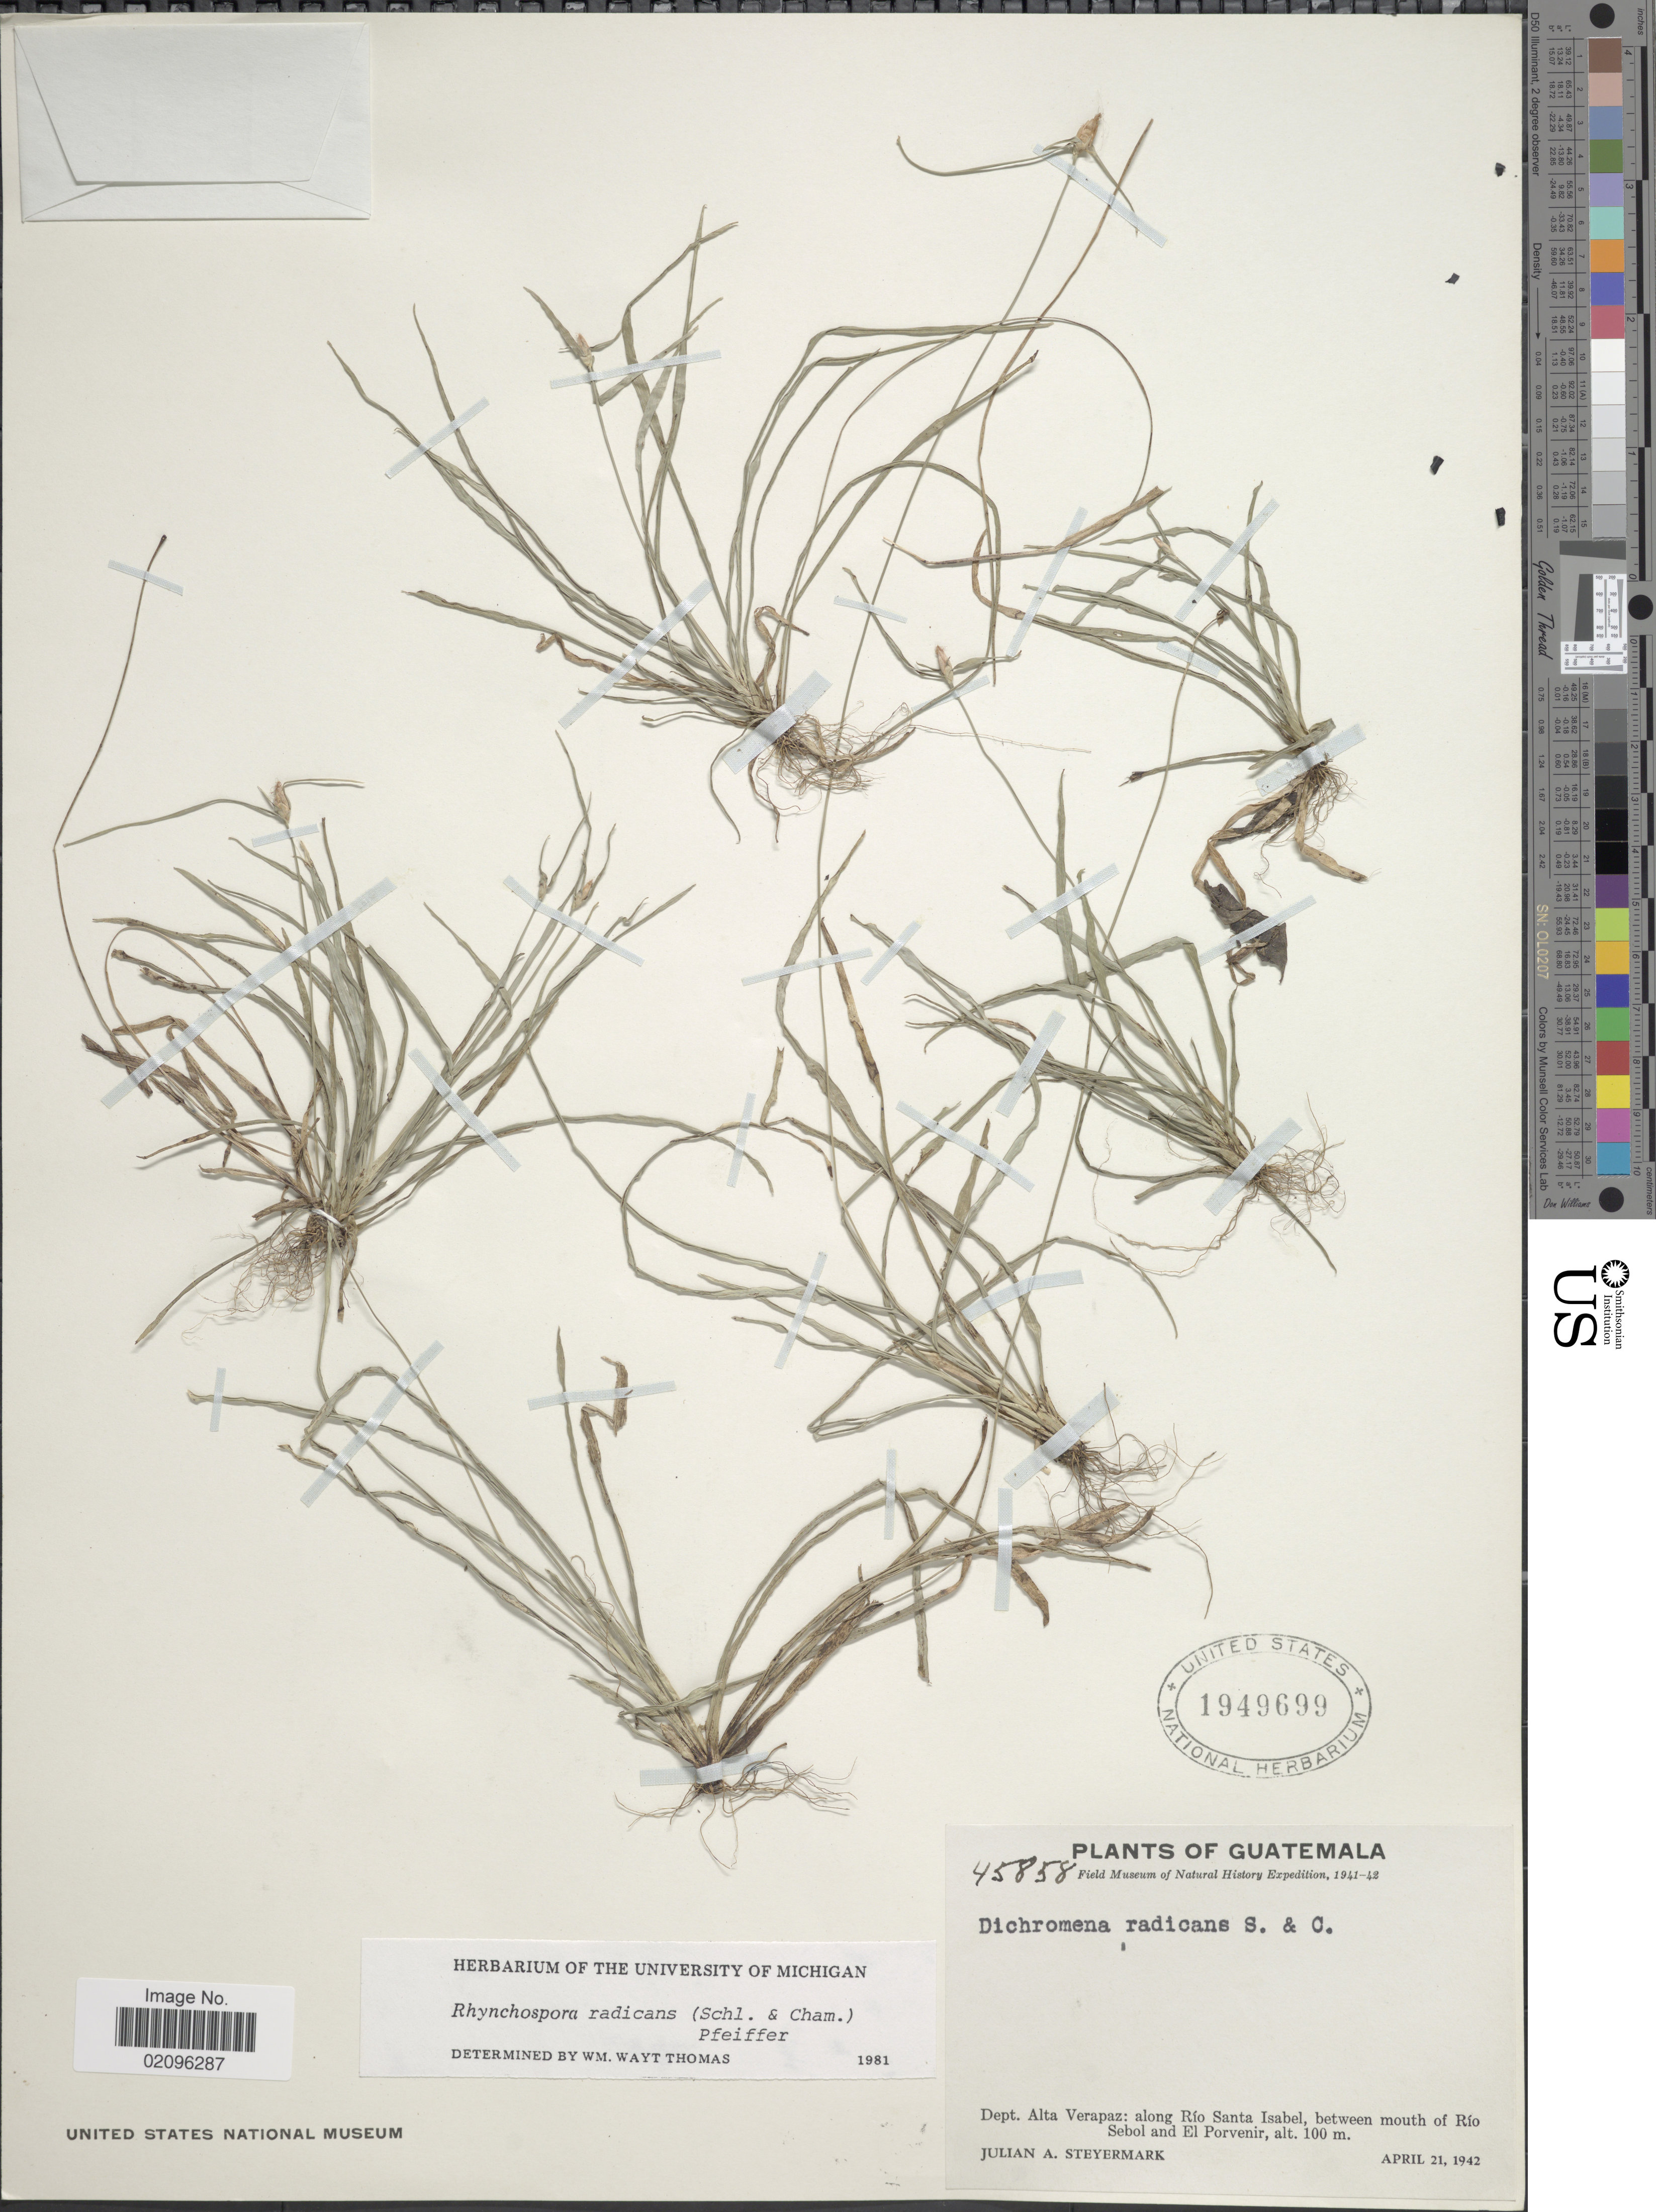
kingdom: Plantae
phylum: Tracheophyta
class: Liliopsida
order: Poales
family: Cyperaceae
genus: Rhynchospora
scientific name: Rhynchospora radicans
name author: (Schltdl. & Cham.) H. Pfeiff.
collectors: J. Steyermark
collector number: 45858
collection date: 1942-04-21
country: Guatemala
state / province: Alta Verapaz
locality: Dept. Alta Verapaz: along Rio Santa Isabel, between mouth of Rio Sebol and El Porvenir.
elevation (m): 100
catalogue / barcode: US 1949699